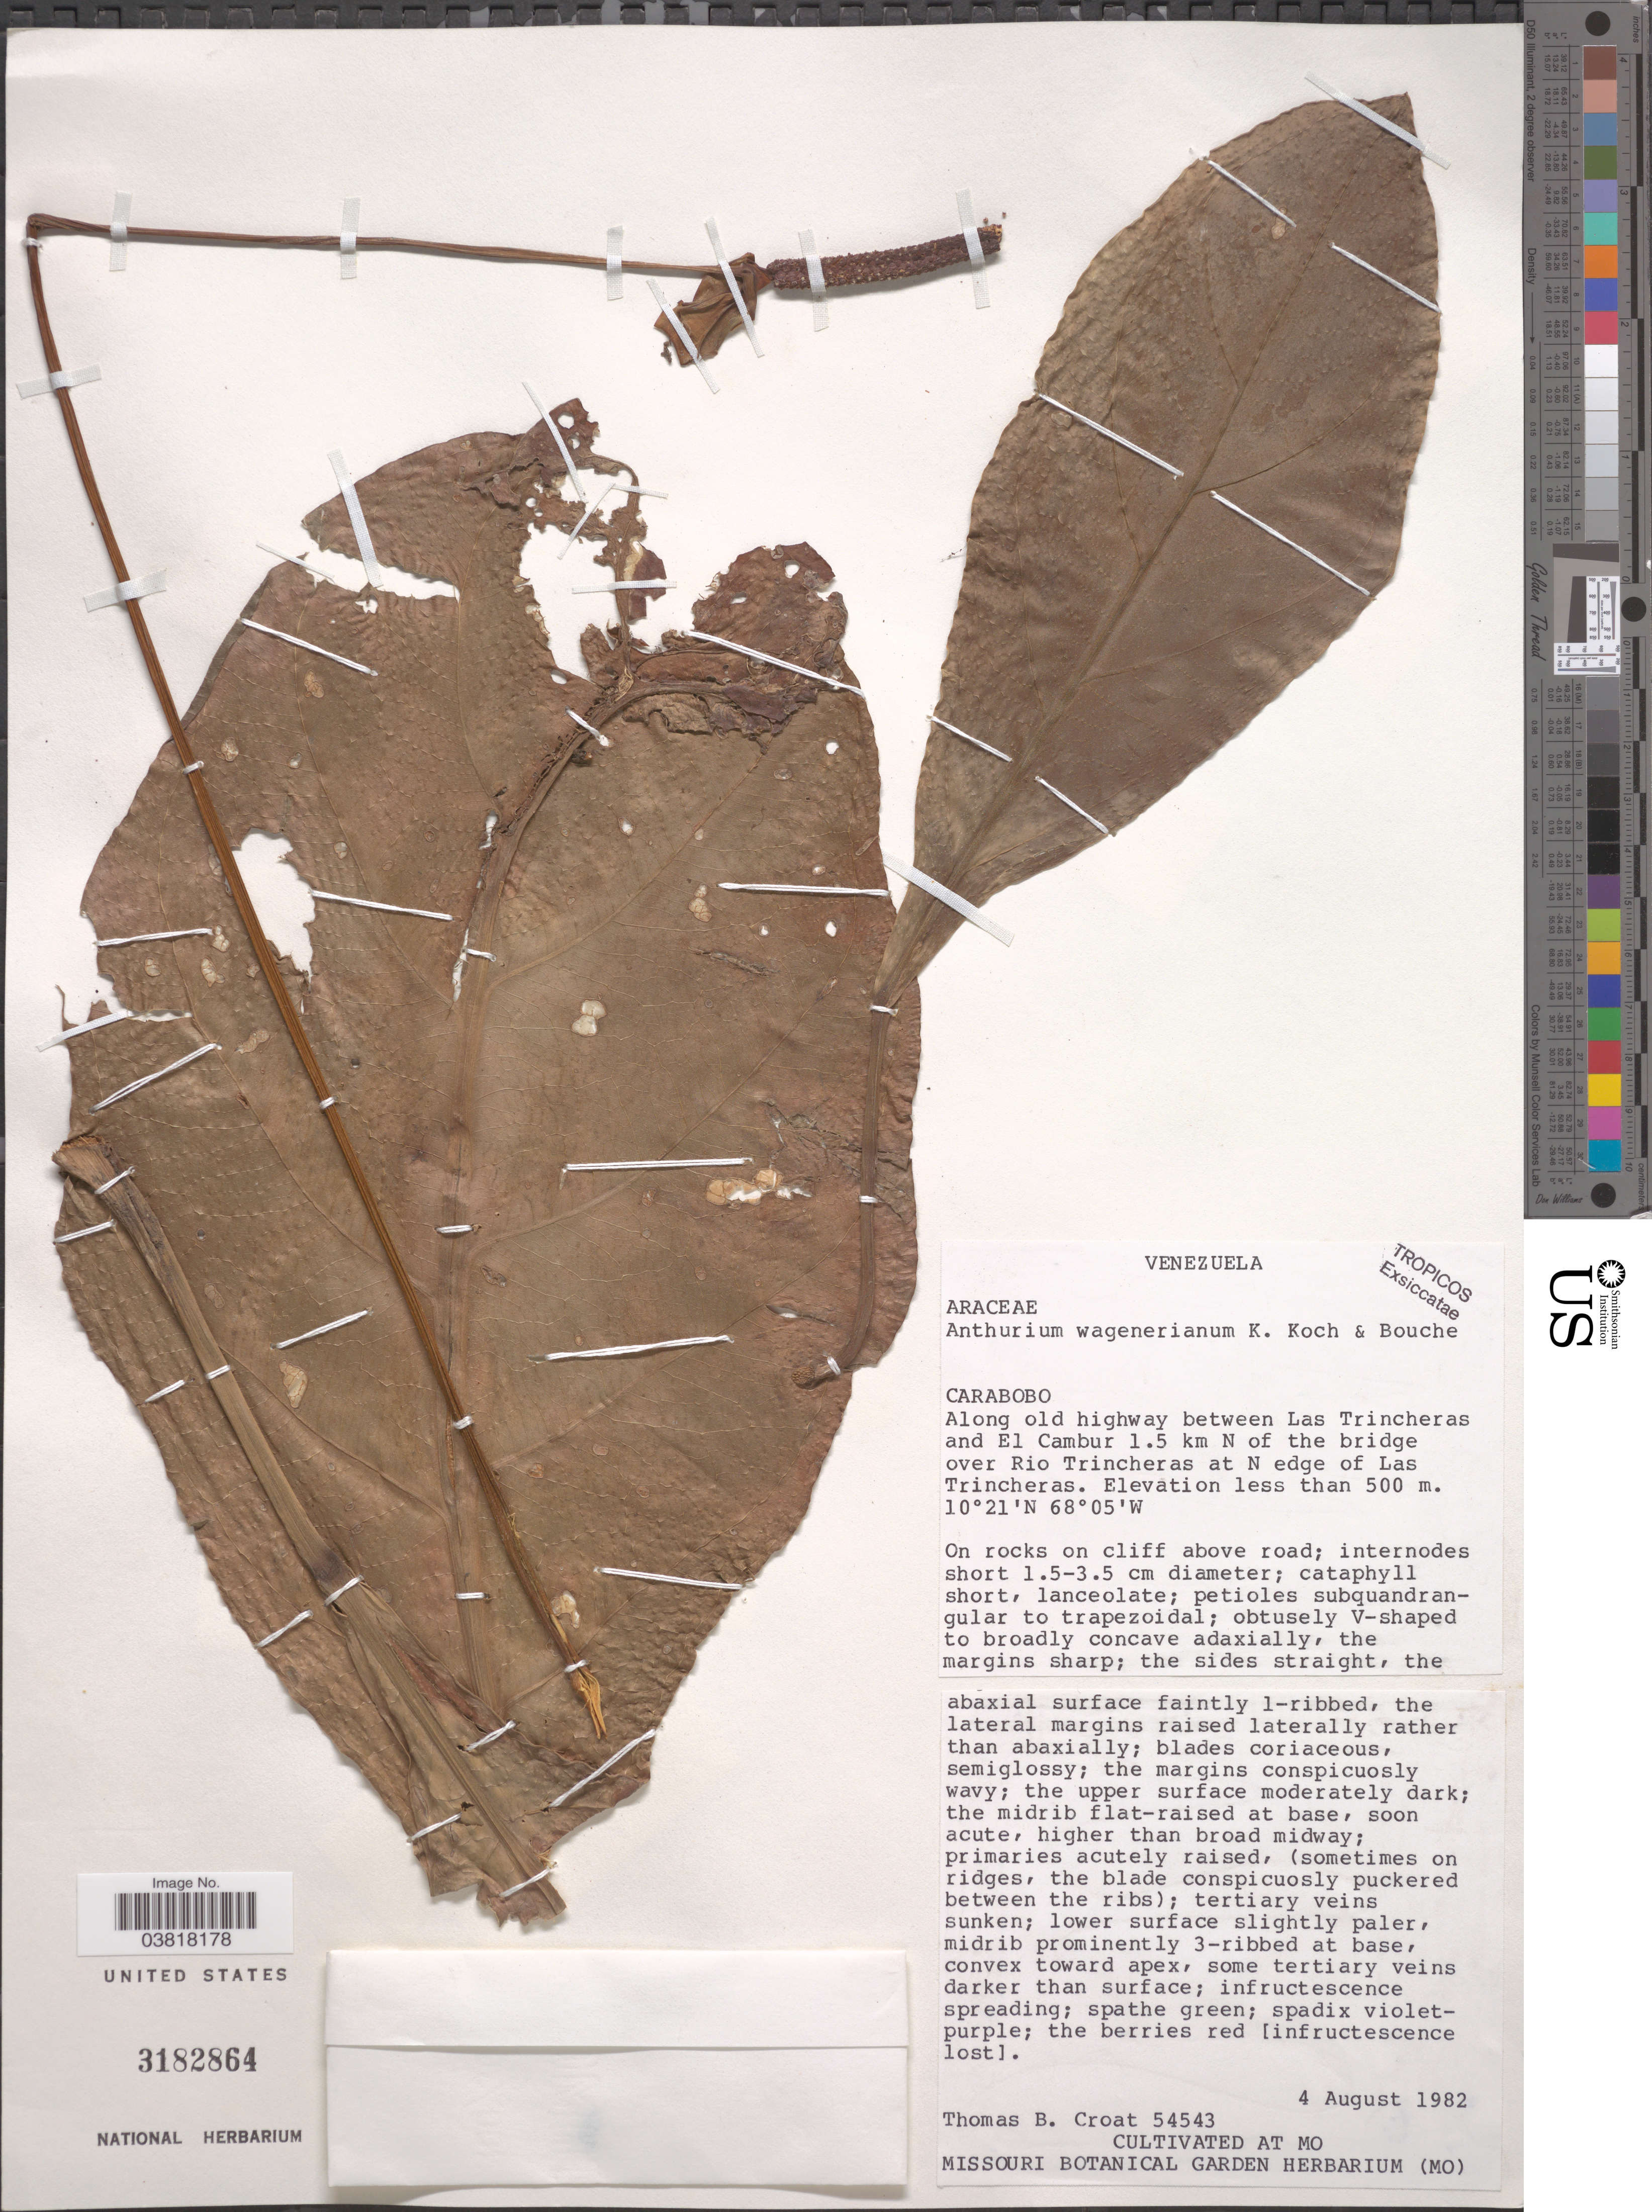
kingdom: Plantae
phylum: Tracheophyta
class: Liliopsida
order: Alismatales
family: Araceae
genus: Anthurium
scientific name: Anthurium wagenerianum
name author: K. Koch & C.D. Bouché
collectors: T. B. Croat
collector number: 54543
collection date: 1982-08-04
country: Venezuela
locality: Cultivated at Missouri Botanical Garden Herbarium. [unsure placement] Carabobo. Along old highway between Las Trincheras and El Cambur 1.5 km N of the bridge over Rio Trincheras at N edge of Las Trincheras.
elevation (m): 500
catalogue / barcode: US 3182864